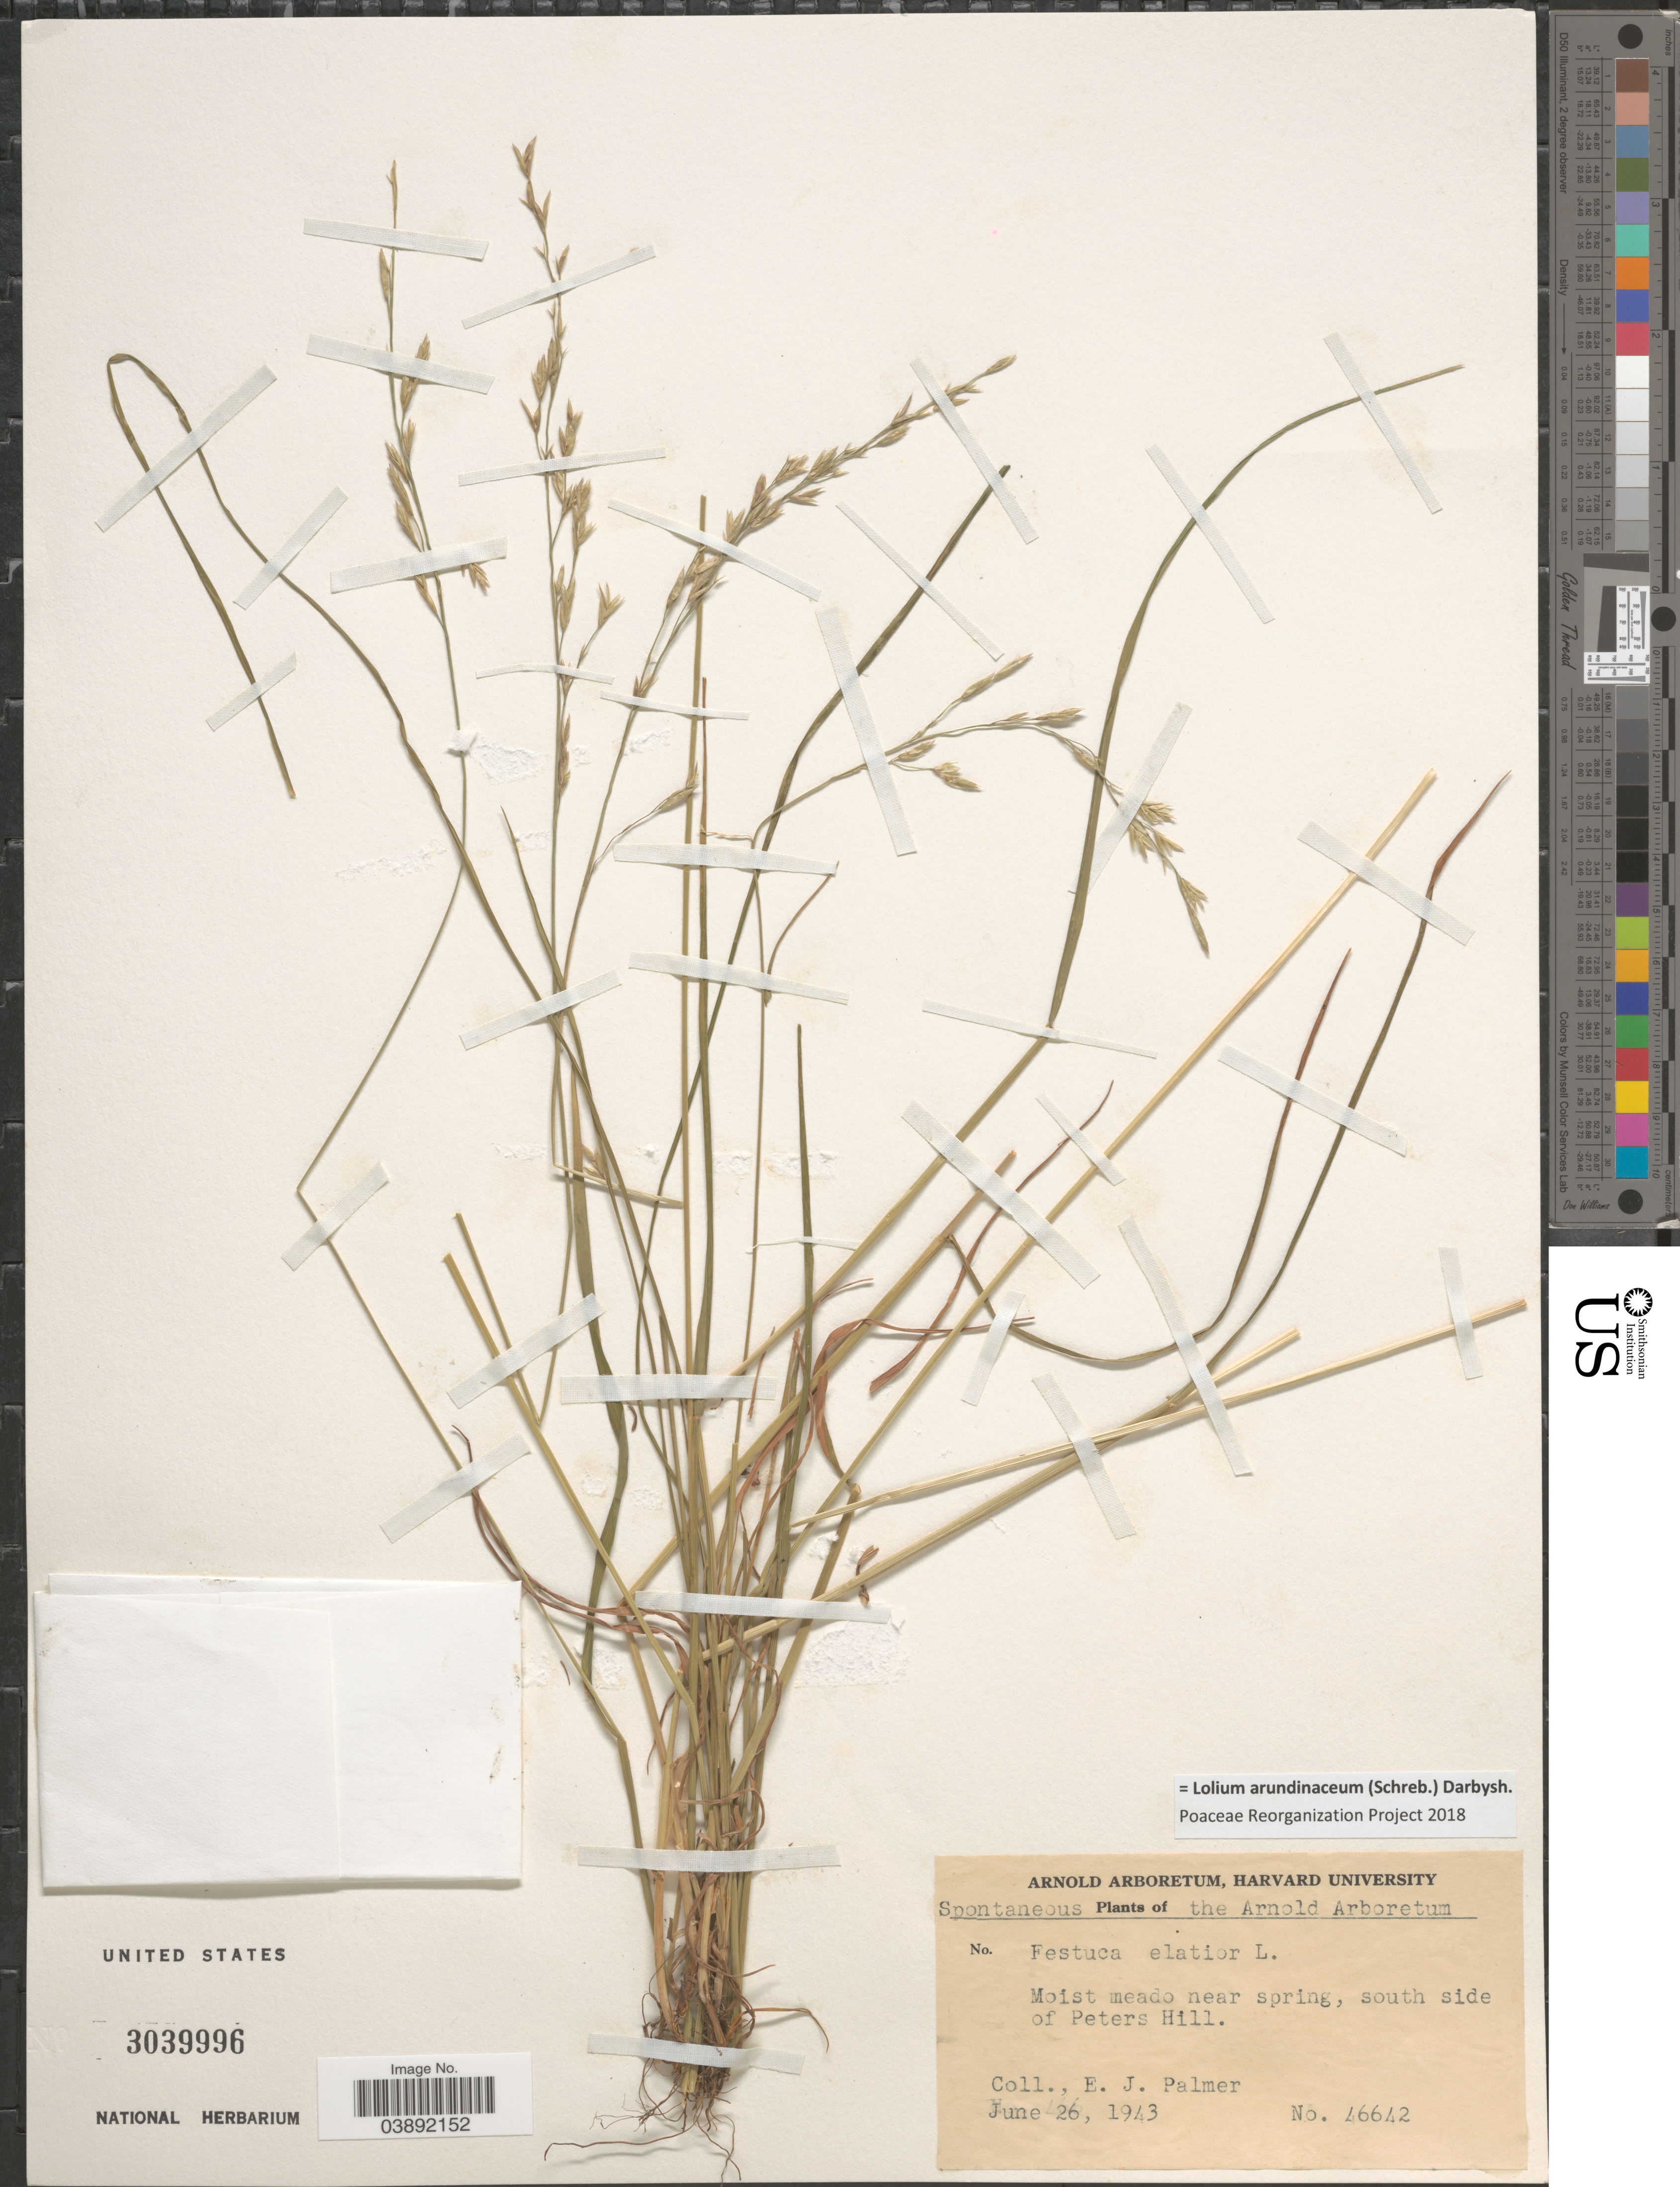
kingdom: Plantae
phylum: Tracheophyta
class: Liliopsida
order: Poales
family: Poaceae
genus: Lolium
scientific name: Lolium arundinaceum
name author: (Schreb.) Darbysh.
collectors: E. J. Palmer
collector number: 46642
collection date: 1943-06-26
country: United States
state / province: Massachusetts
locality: The Arnold Arboretum. Moist meado near spring, south side of Peters Hill.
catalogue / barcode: US 3039996